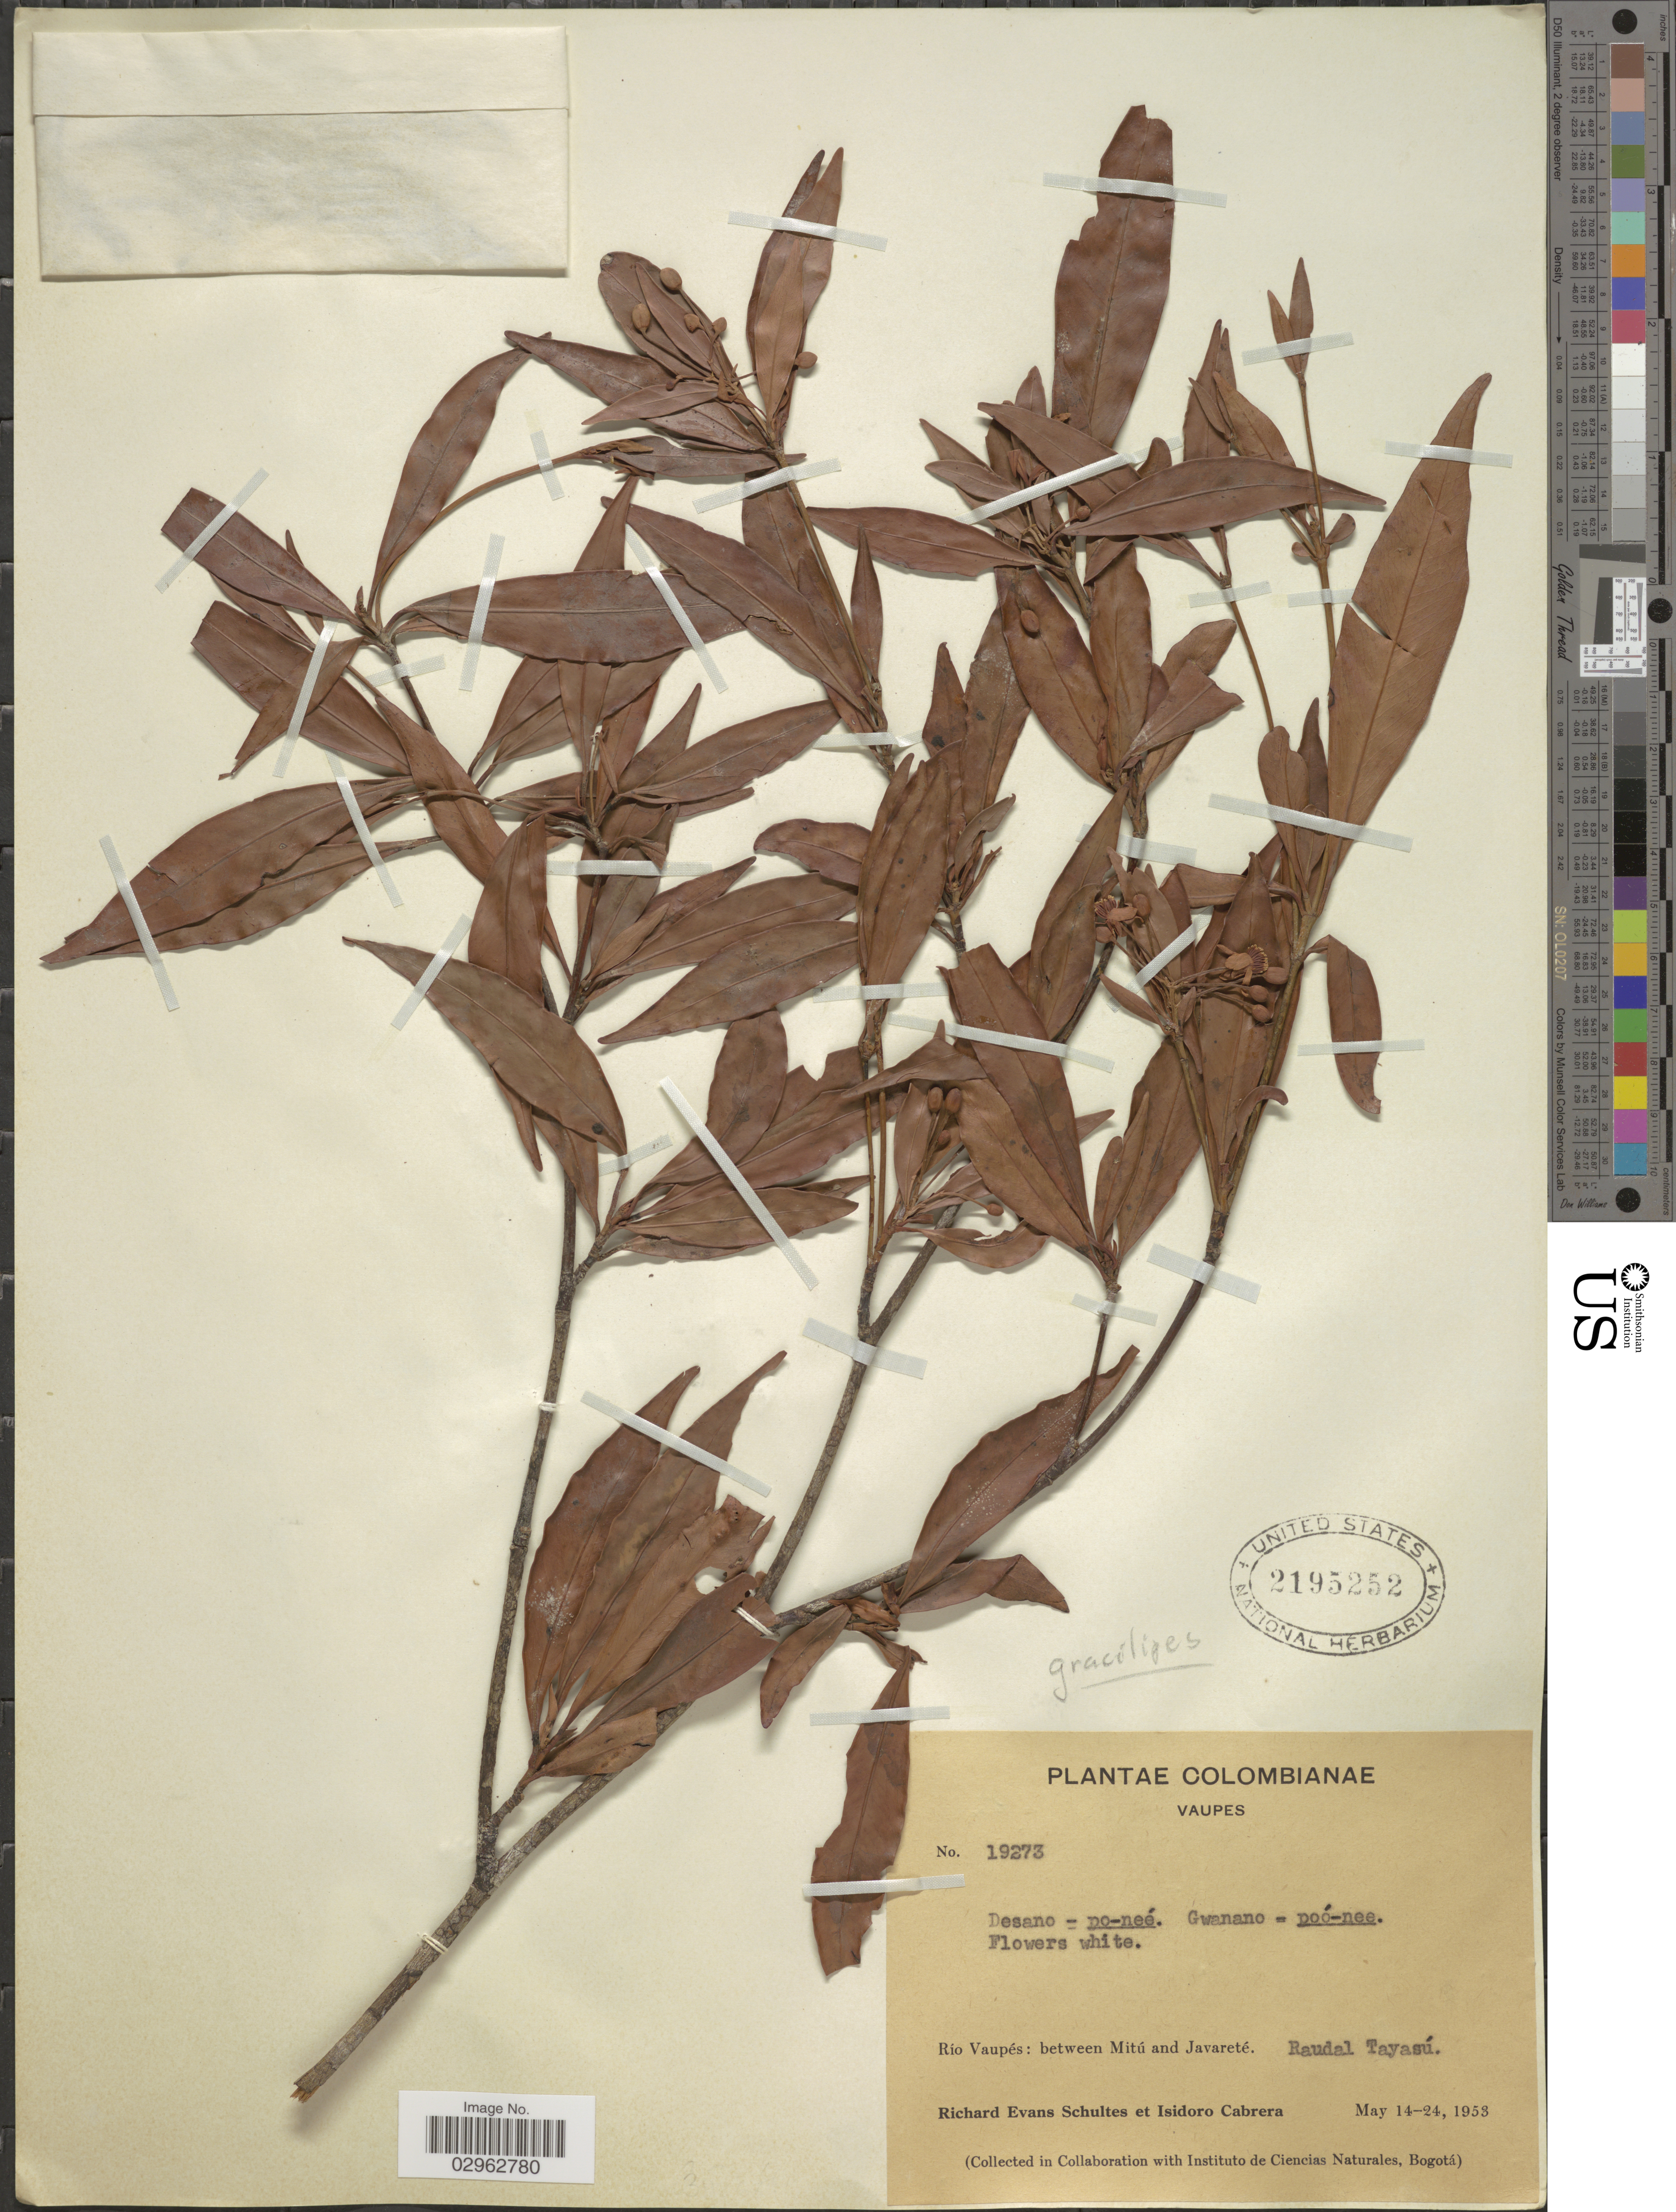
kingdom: Plantae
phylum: Tracheophyta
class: Magnoliopsida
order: Malpighiales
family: Clusiaceae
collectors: R. E. Schultes & I. Cabrera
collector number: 19273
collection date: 1953-05-14/1953-05-24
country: Colombia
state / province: Vaupés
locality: Río Vaupés: between Mitú and Javareté. Raudal Tayasú.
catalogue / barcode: US 2195252